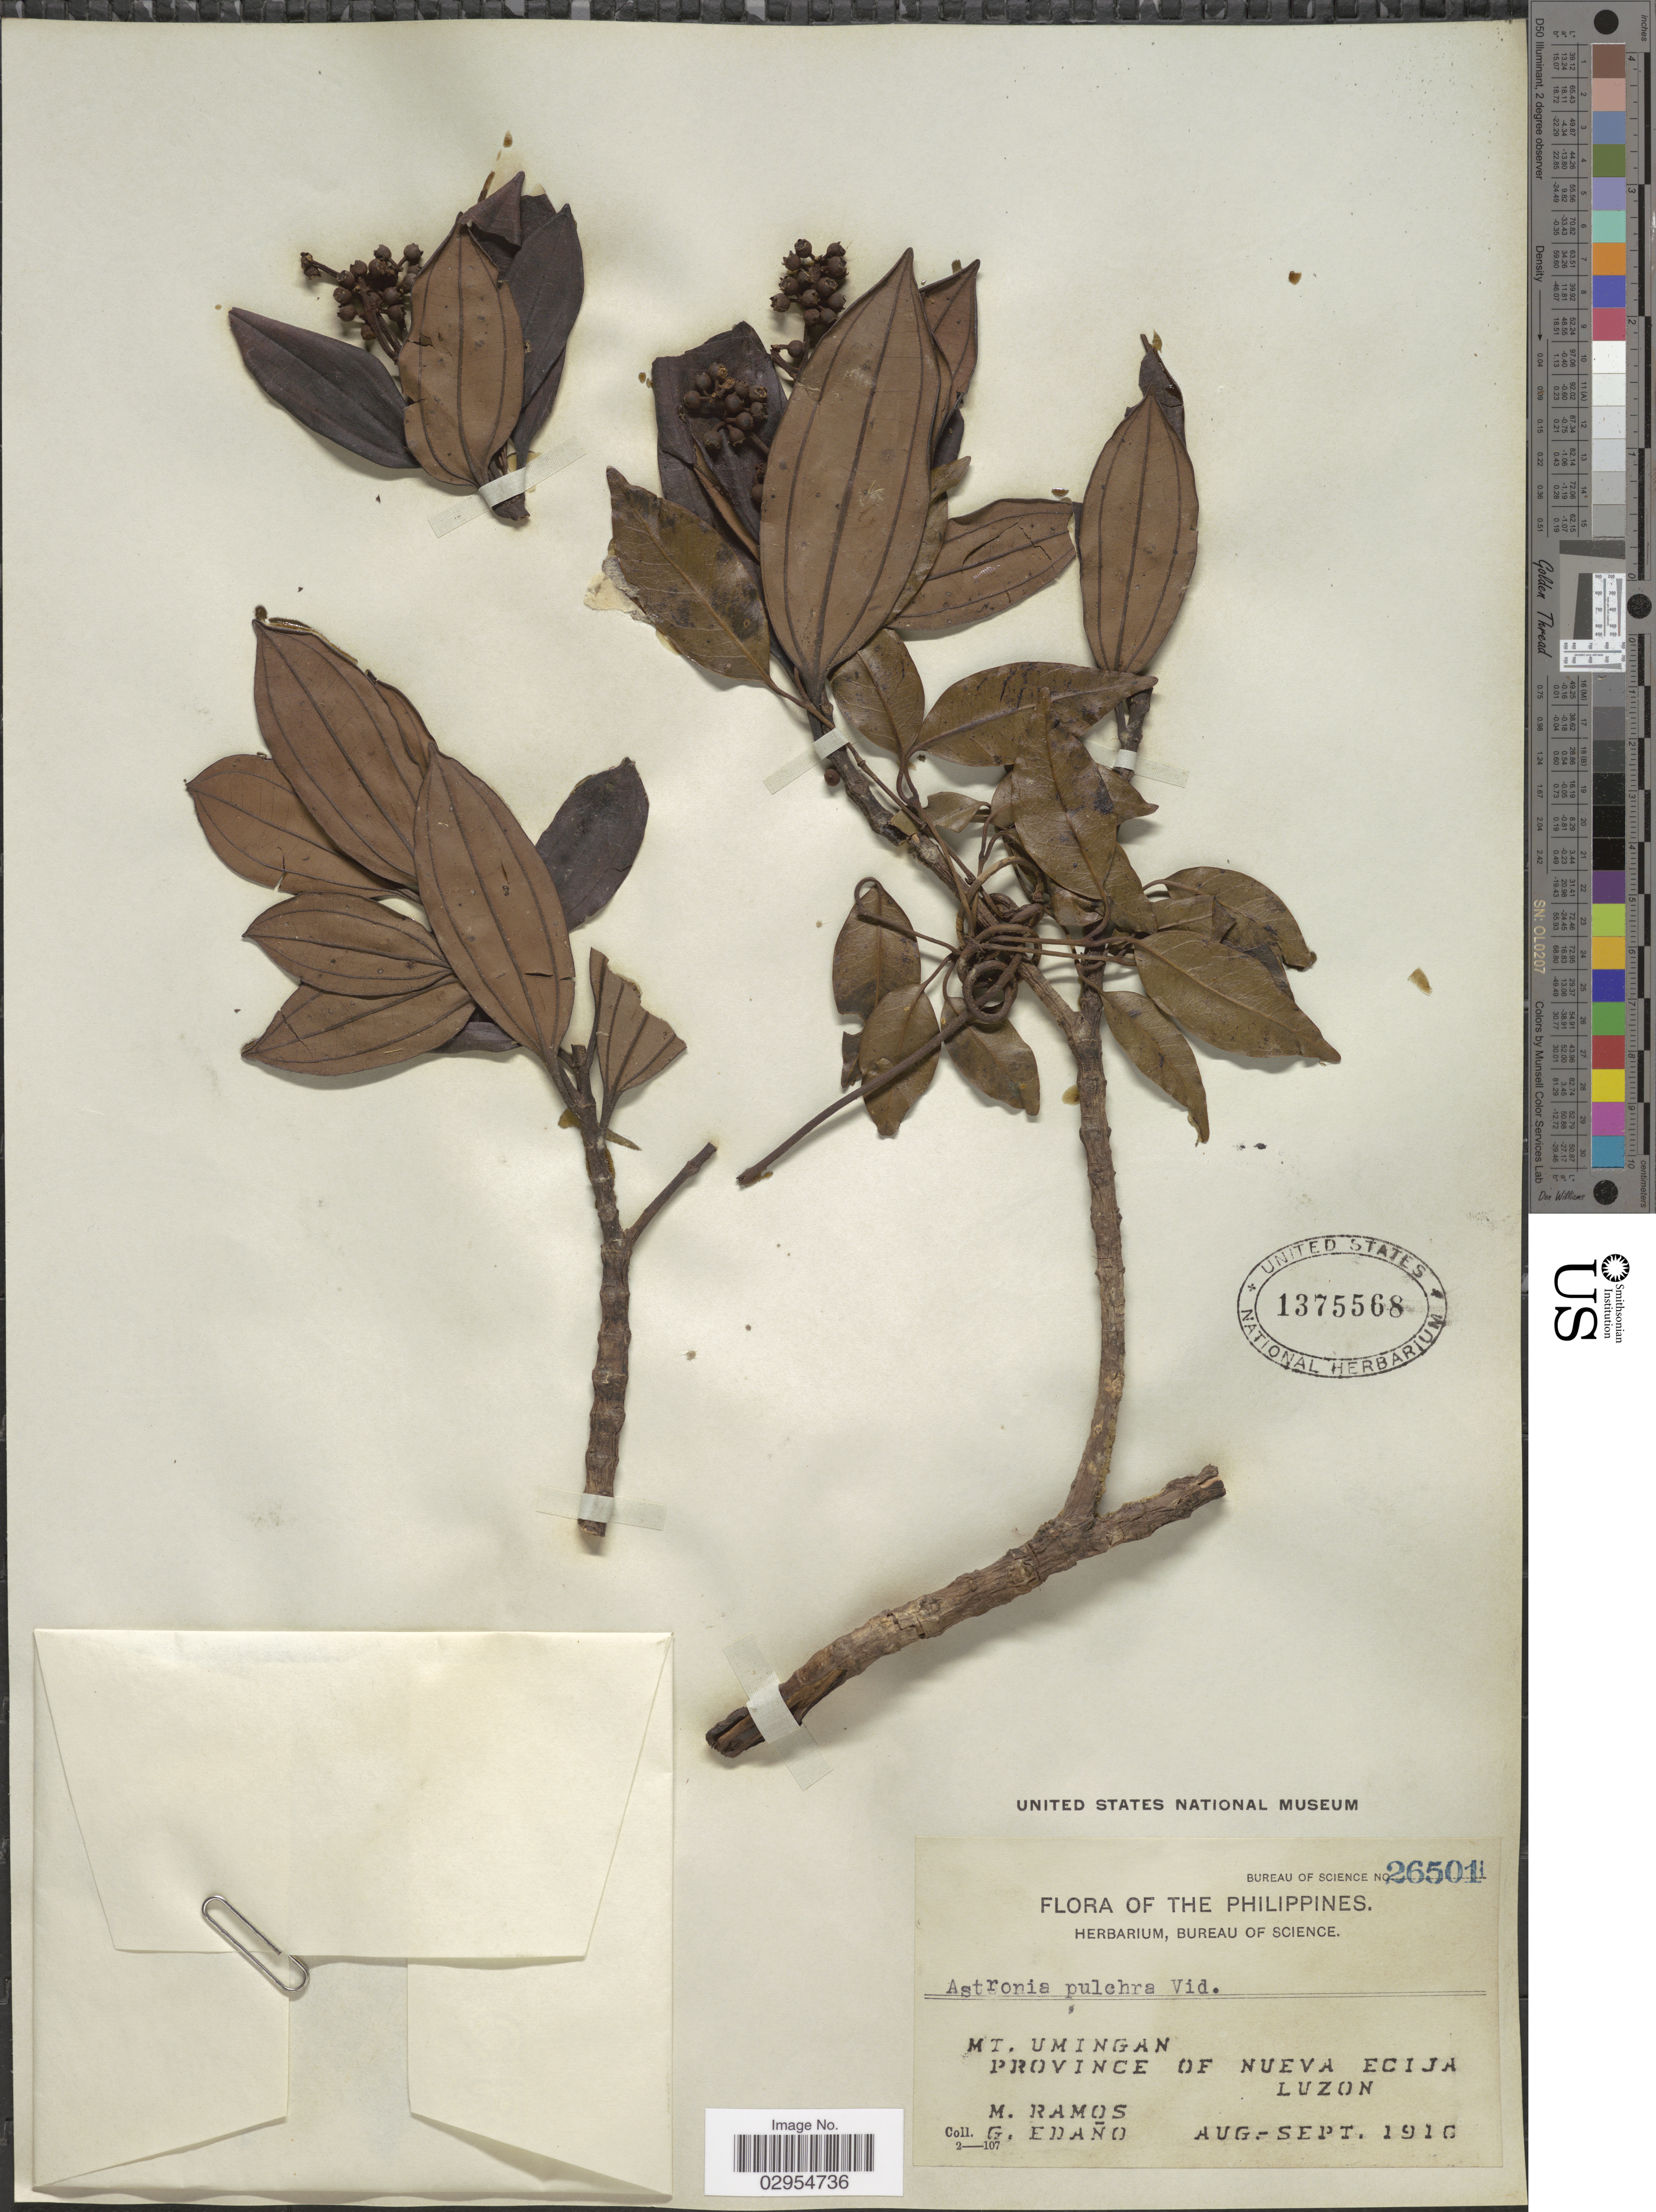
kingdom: Plantae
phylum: Tracheophyta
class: Magnoliopsida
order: Myrtales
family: Melastomataceae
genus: Astronia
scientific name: Astronia pulchra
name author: S. Vidal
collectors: M. Ramos & G. Edaño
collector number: Bureau of Science 26501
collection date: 1916-08/1916-09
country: Philippines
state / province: Central Luzon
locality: Mt. Umingan, Province of Nueva Ecija, Luzon.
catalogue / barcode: US 1375568